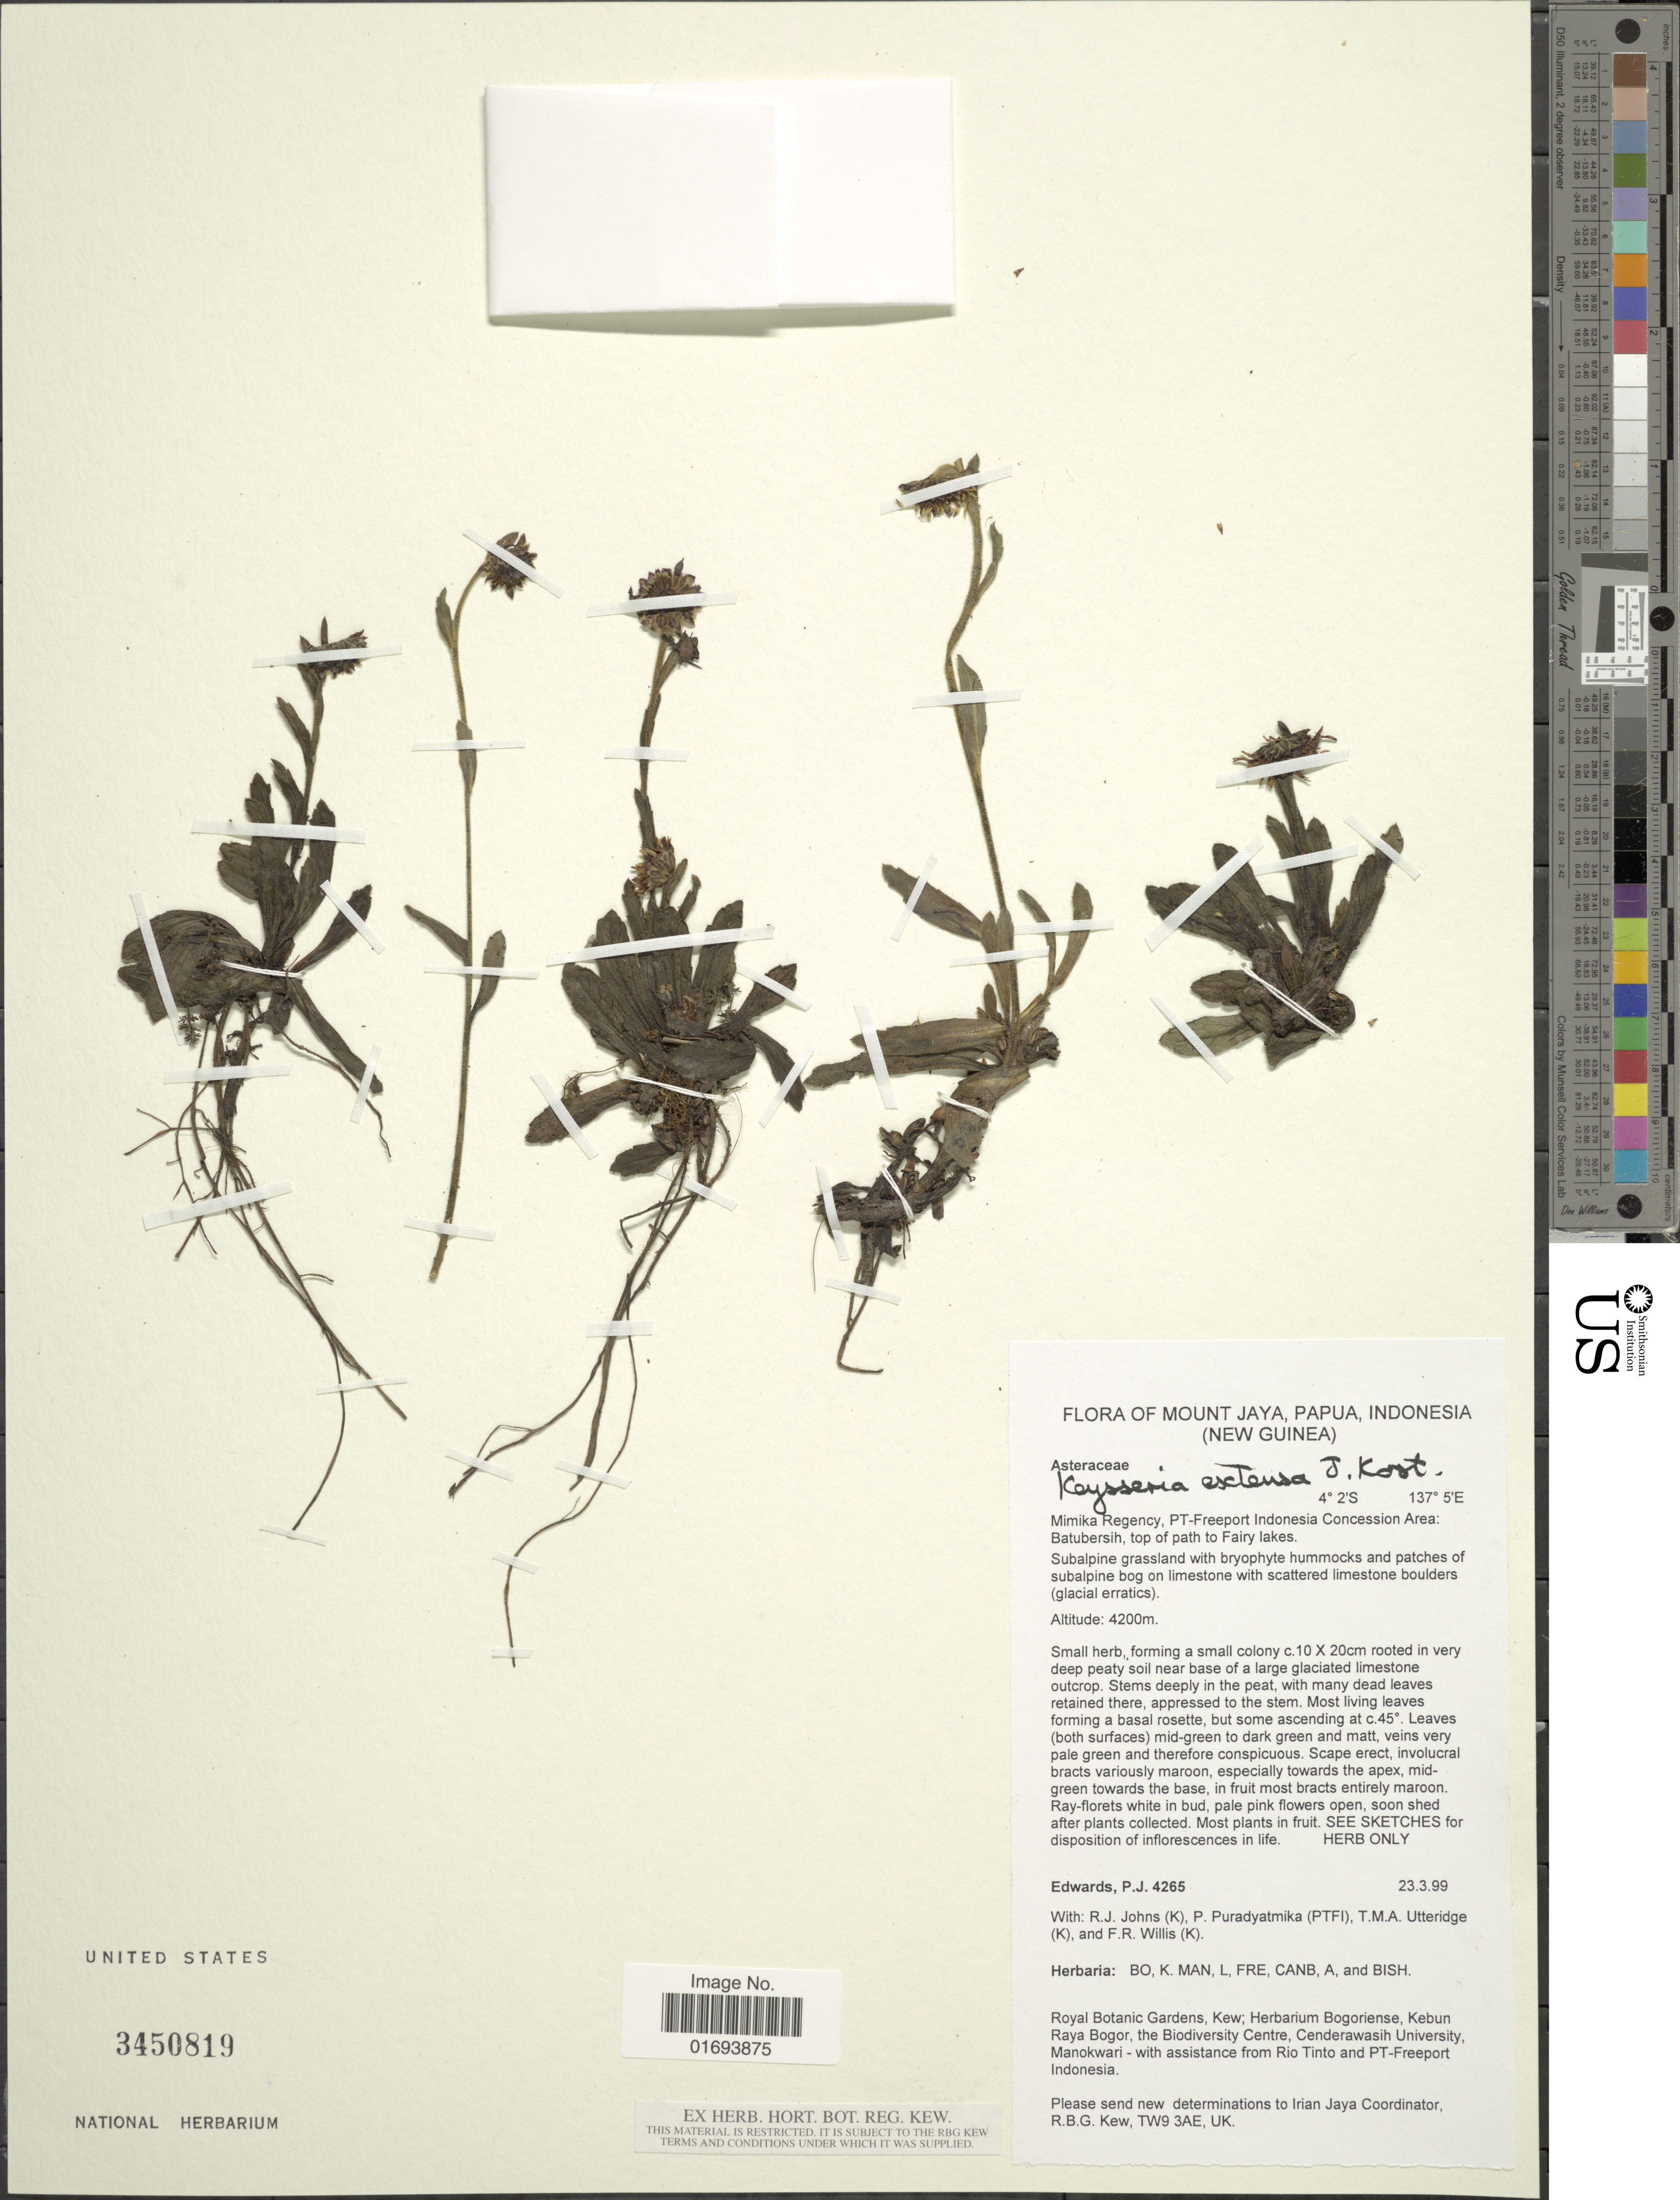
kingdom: Plantae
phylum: Tracheophyta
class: Magnoliopsida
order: Asterales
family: Asteraceae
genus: Keysseria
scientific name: Keysseria extensa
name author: J. Kost.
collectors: P. Edwards, R. Johns, P. Puradyatmikia & T. M. A. Utteridge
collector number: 4265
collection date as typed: Transcribed d/m/y: 23/3/99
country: Indonesia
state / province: Papua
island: New Guinea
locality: Mount Jaya, Papua, Indonesia (New Guinea), Mimika Regency, PT-Freeport Indonesia Concession Area: Batubersih, top of path to Fairy Lakes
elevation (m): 4200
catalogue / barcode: US 3450819